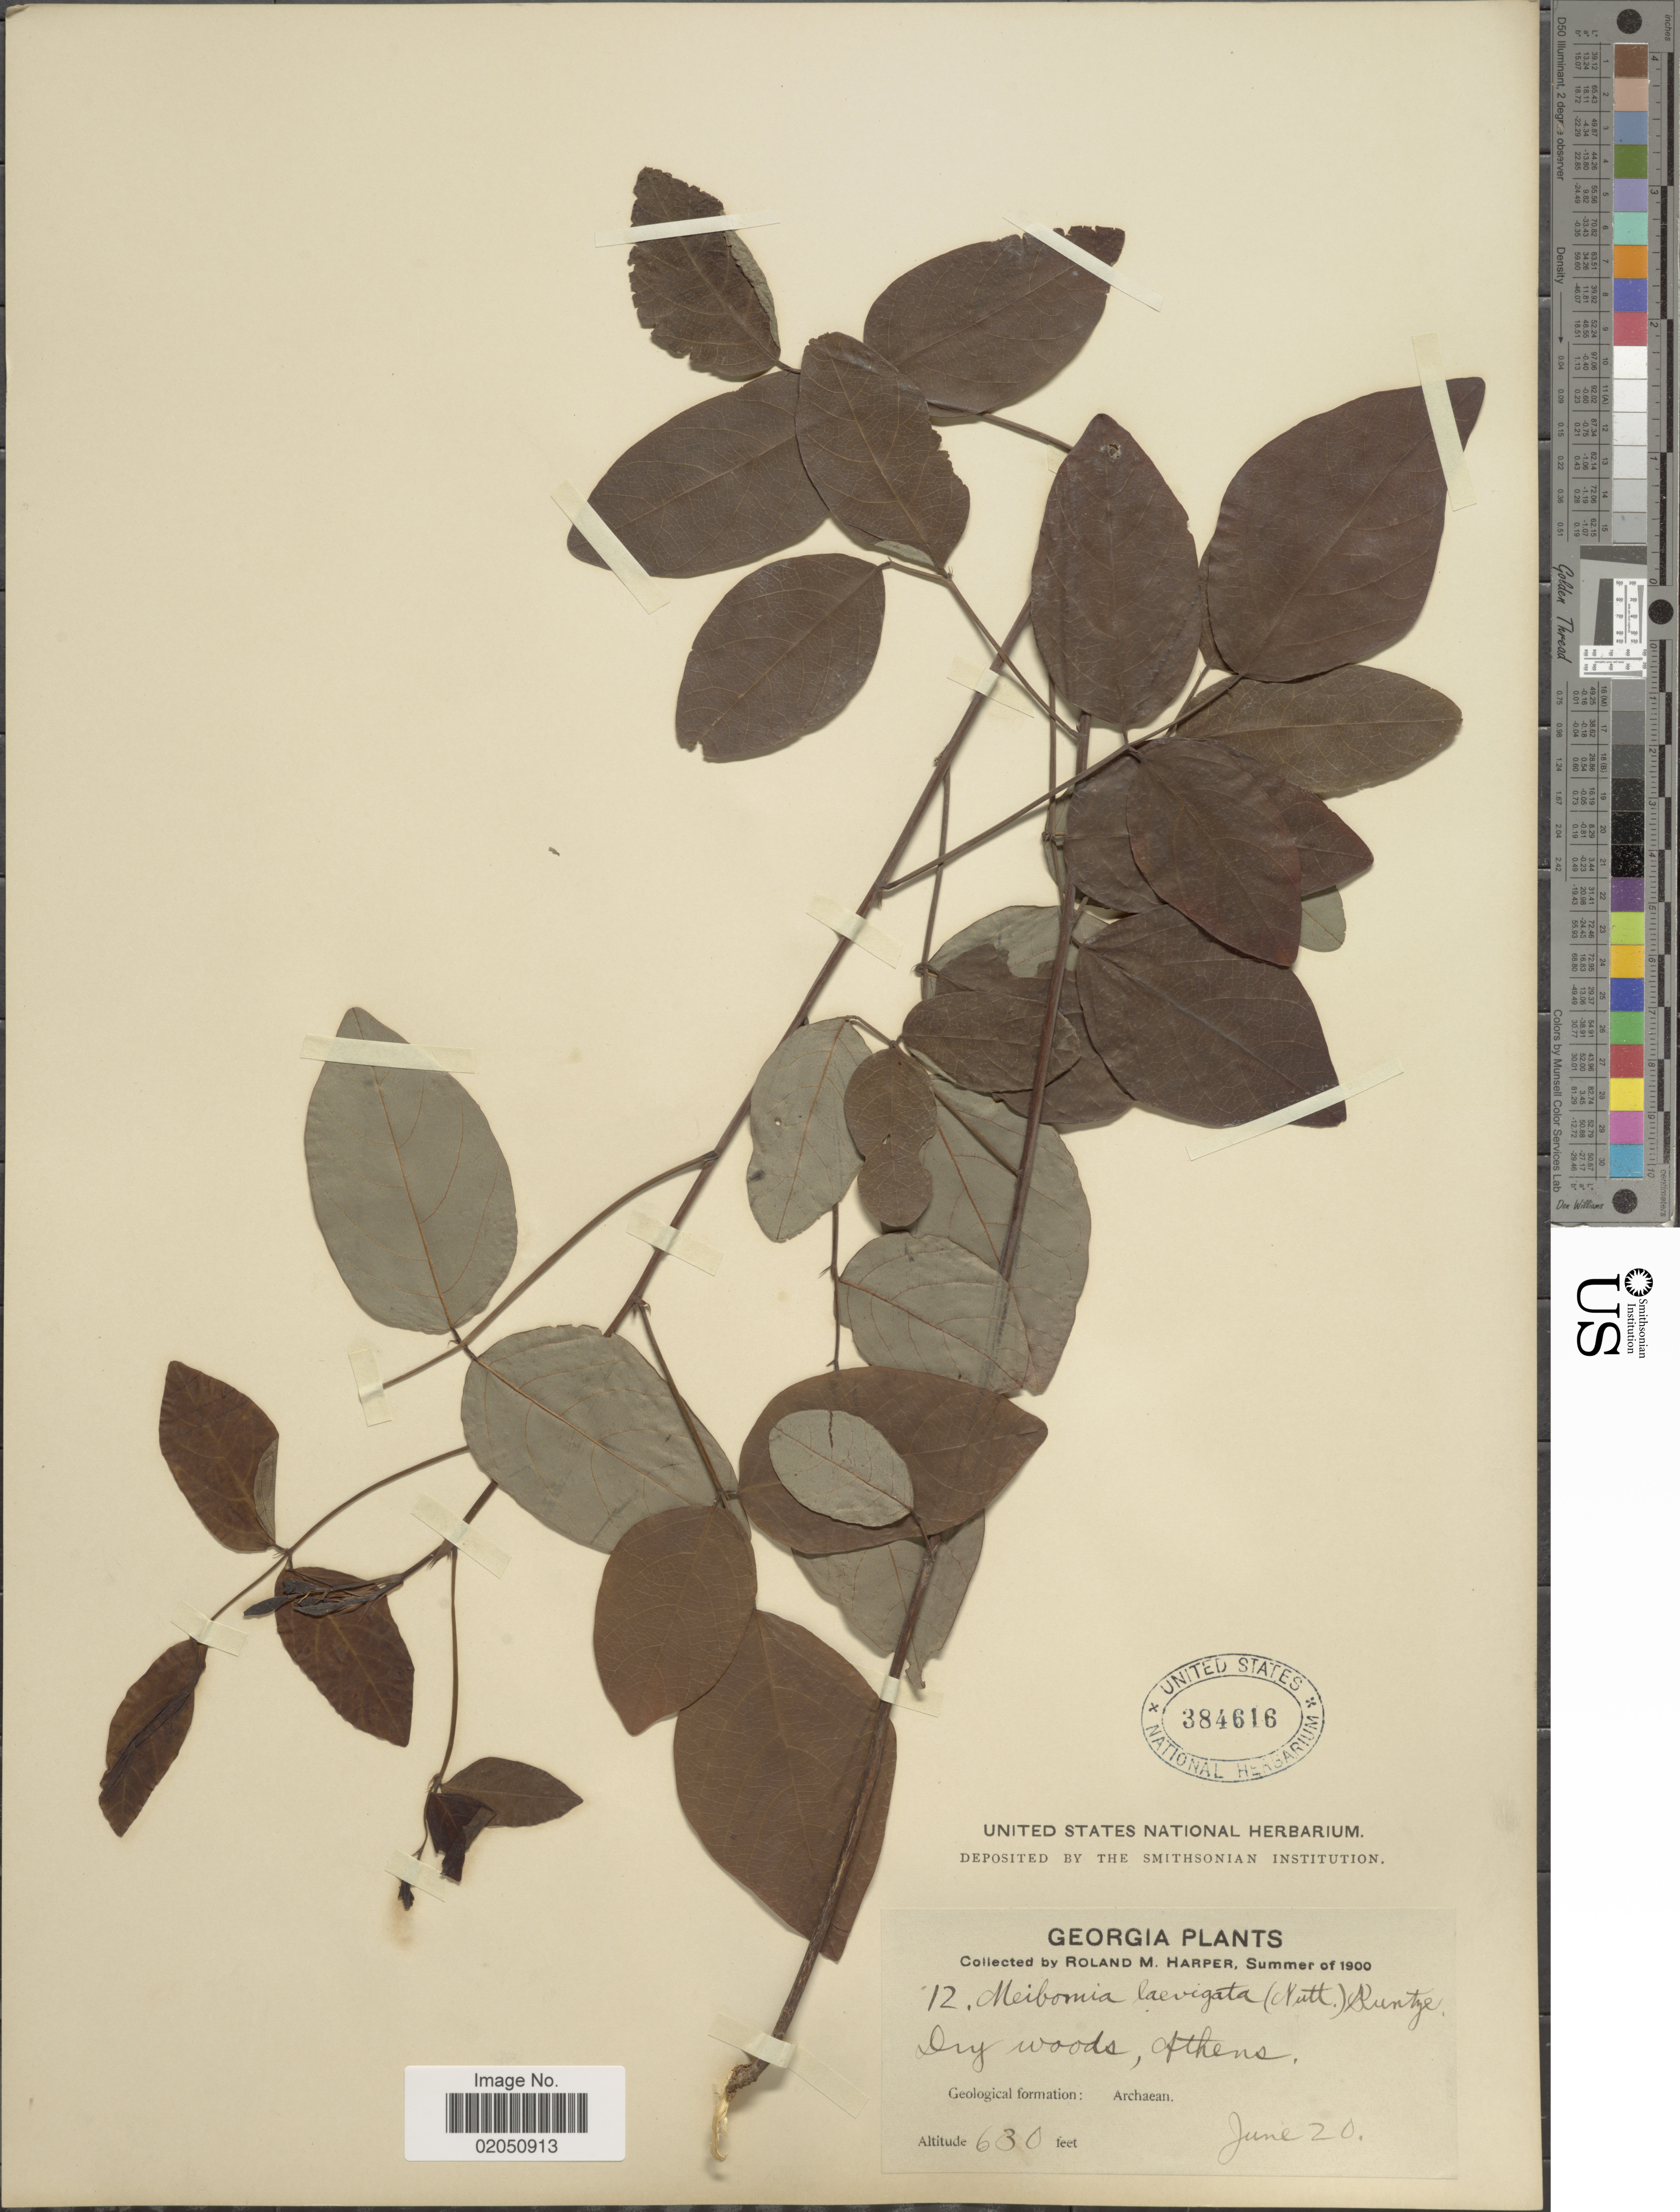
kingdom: Plantae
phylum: Tracheophyta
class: Magnoliopsida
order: Fabales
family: Fabaceae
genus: Desmodium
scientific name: Desmodium laevigatum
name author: (Nutt.) DC.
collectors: R. M. Harper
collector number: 12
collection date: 1900-06-20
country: United States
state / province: Georgia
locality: Dry woods, athens, Geological formation: Archaean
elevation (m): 192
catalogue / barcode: US 384616